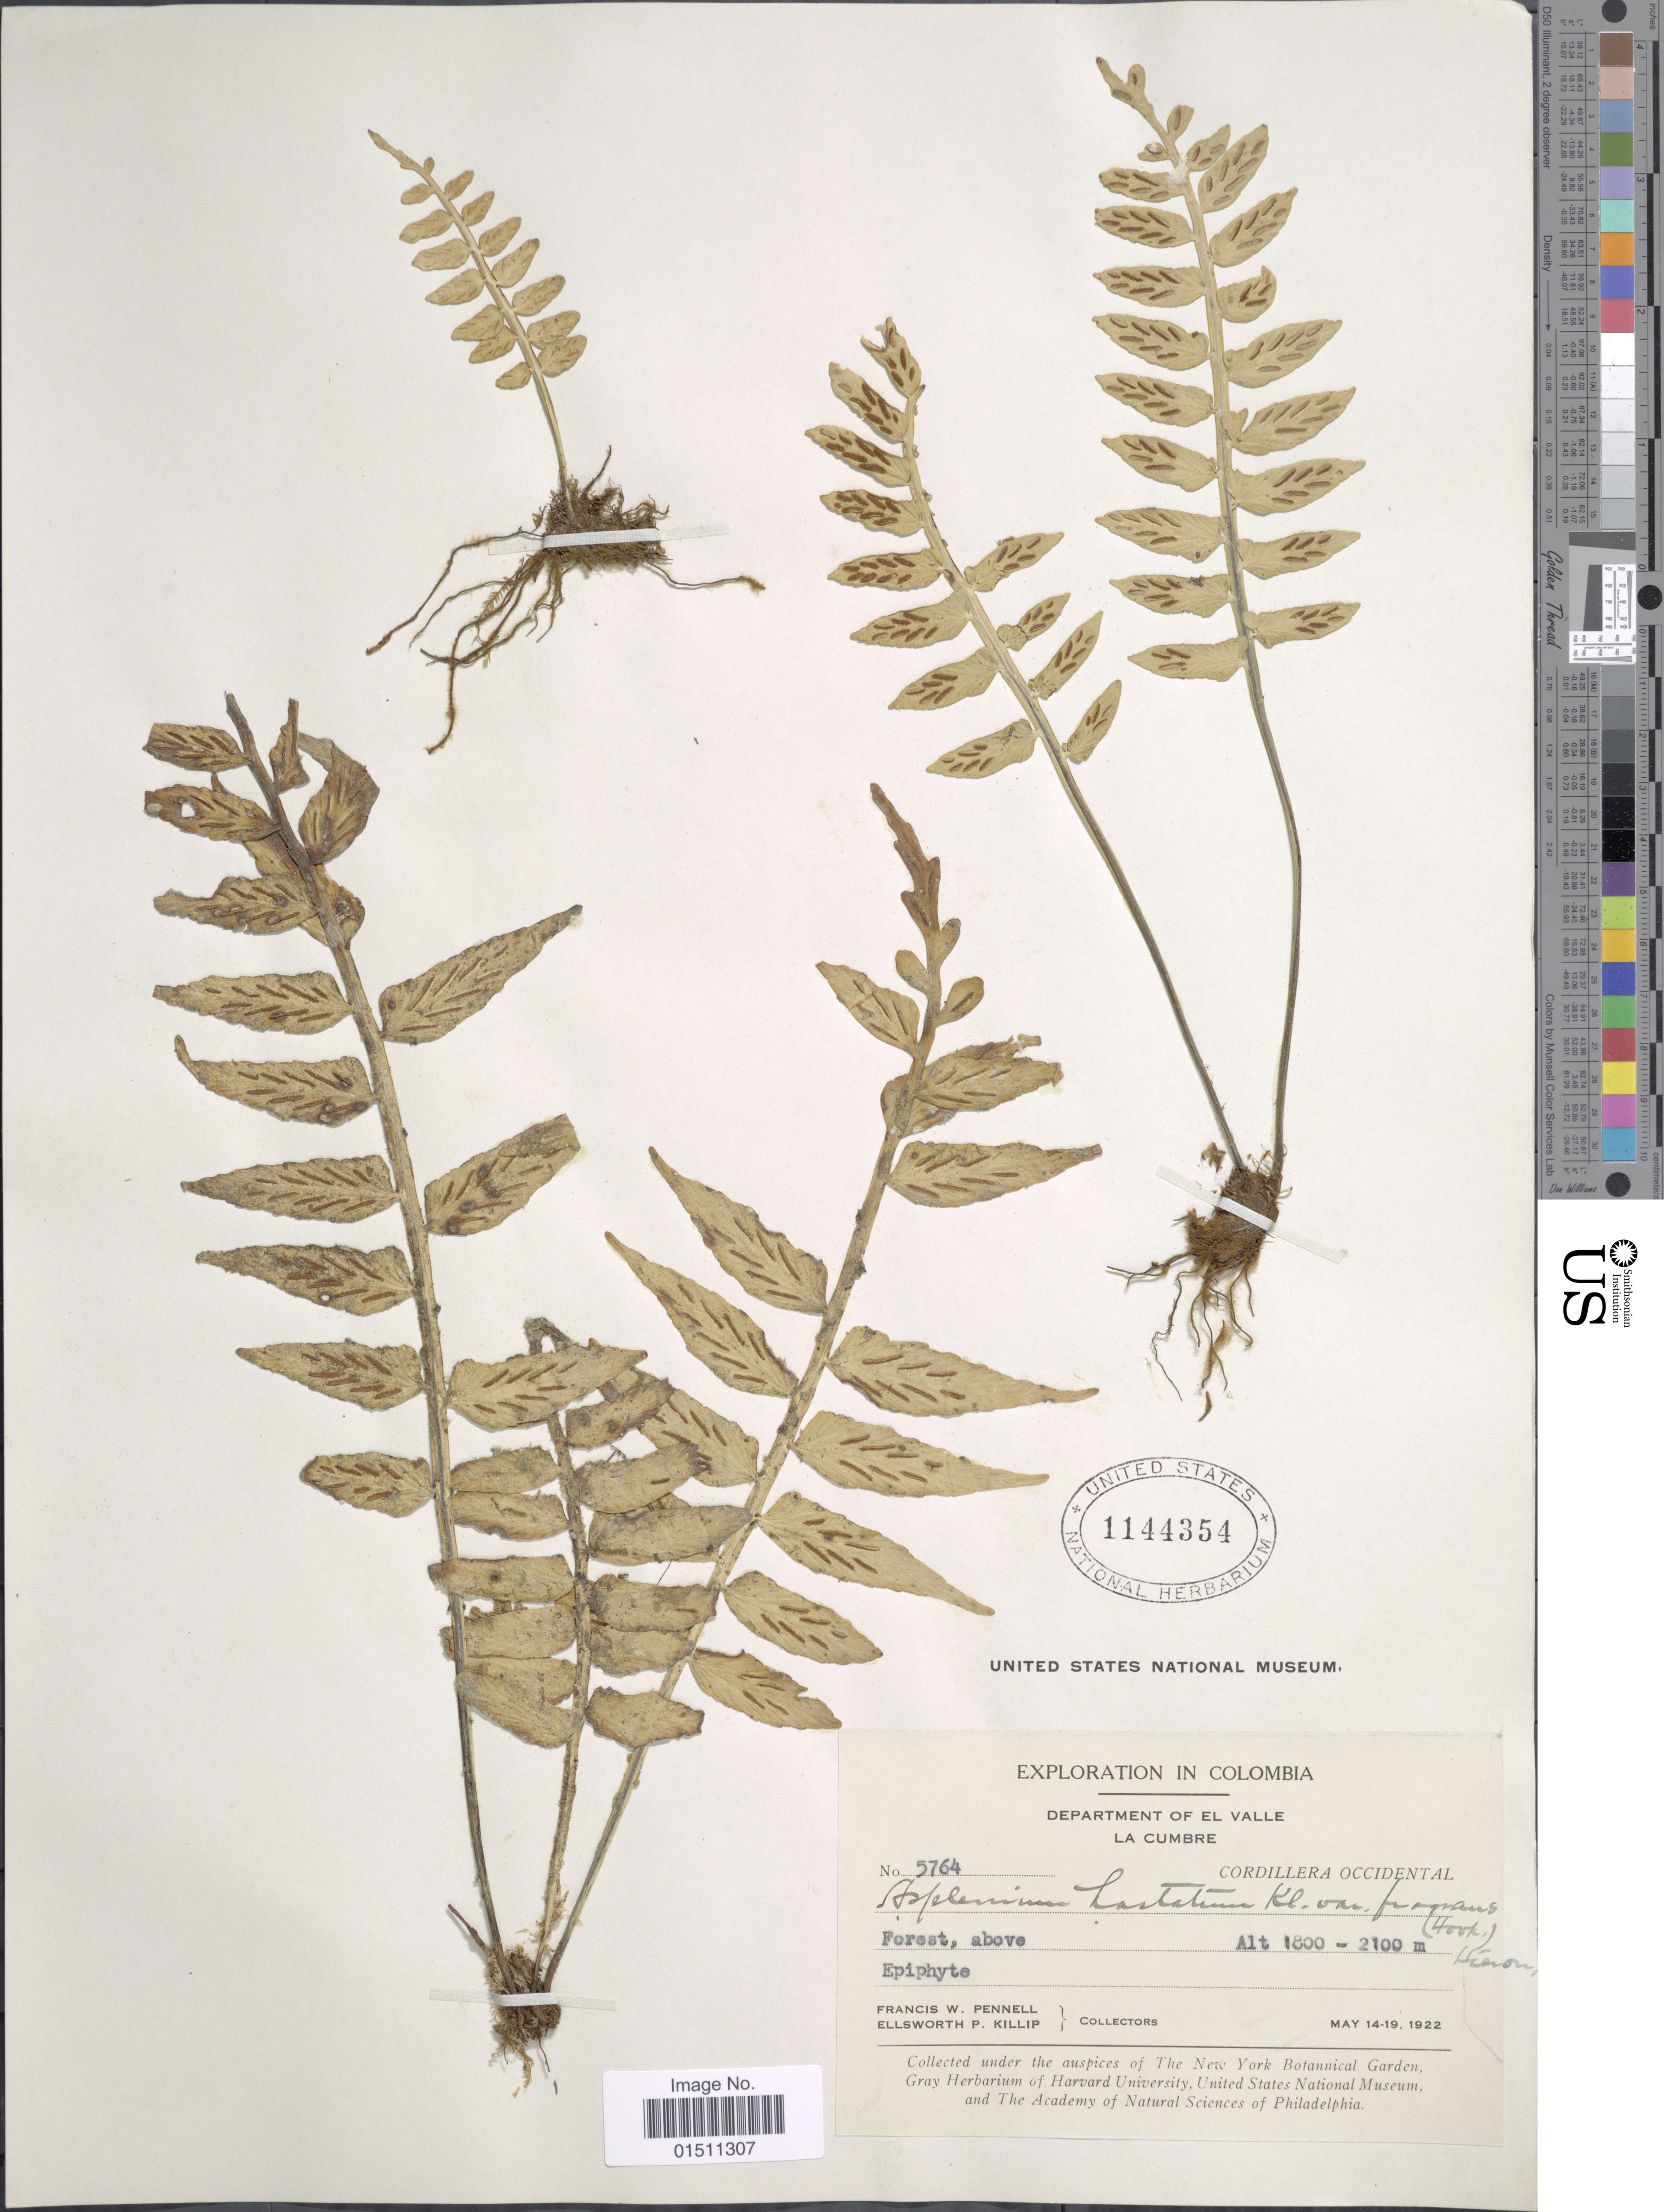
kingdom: Plantae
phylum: Tracheophyta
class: Polypodiopsida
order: Polypodiales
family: Aspleniaceae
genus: Asplenium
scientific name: Asplenium hastatum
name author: Klotzsch ex Kunze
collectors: E. P. Killip & A. C. Smith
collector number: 5764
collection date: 1922-05-14/1922-05-19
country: Colombia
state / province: Valle del Cauca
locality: Colombia, Department of El Valle La Cumbre, Cordillera Occidental.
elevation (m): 1800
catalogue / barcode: US 1144354